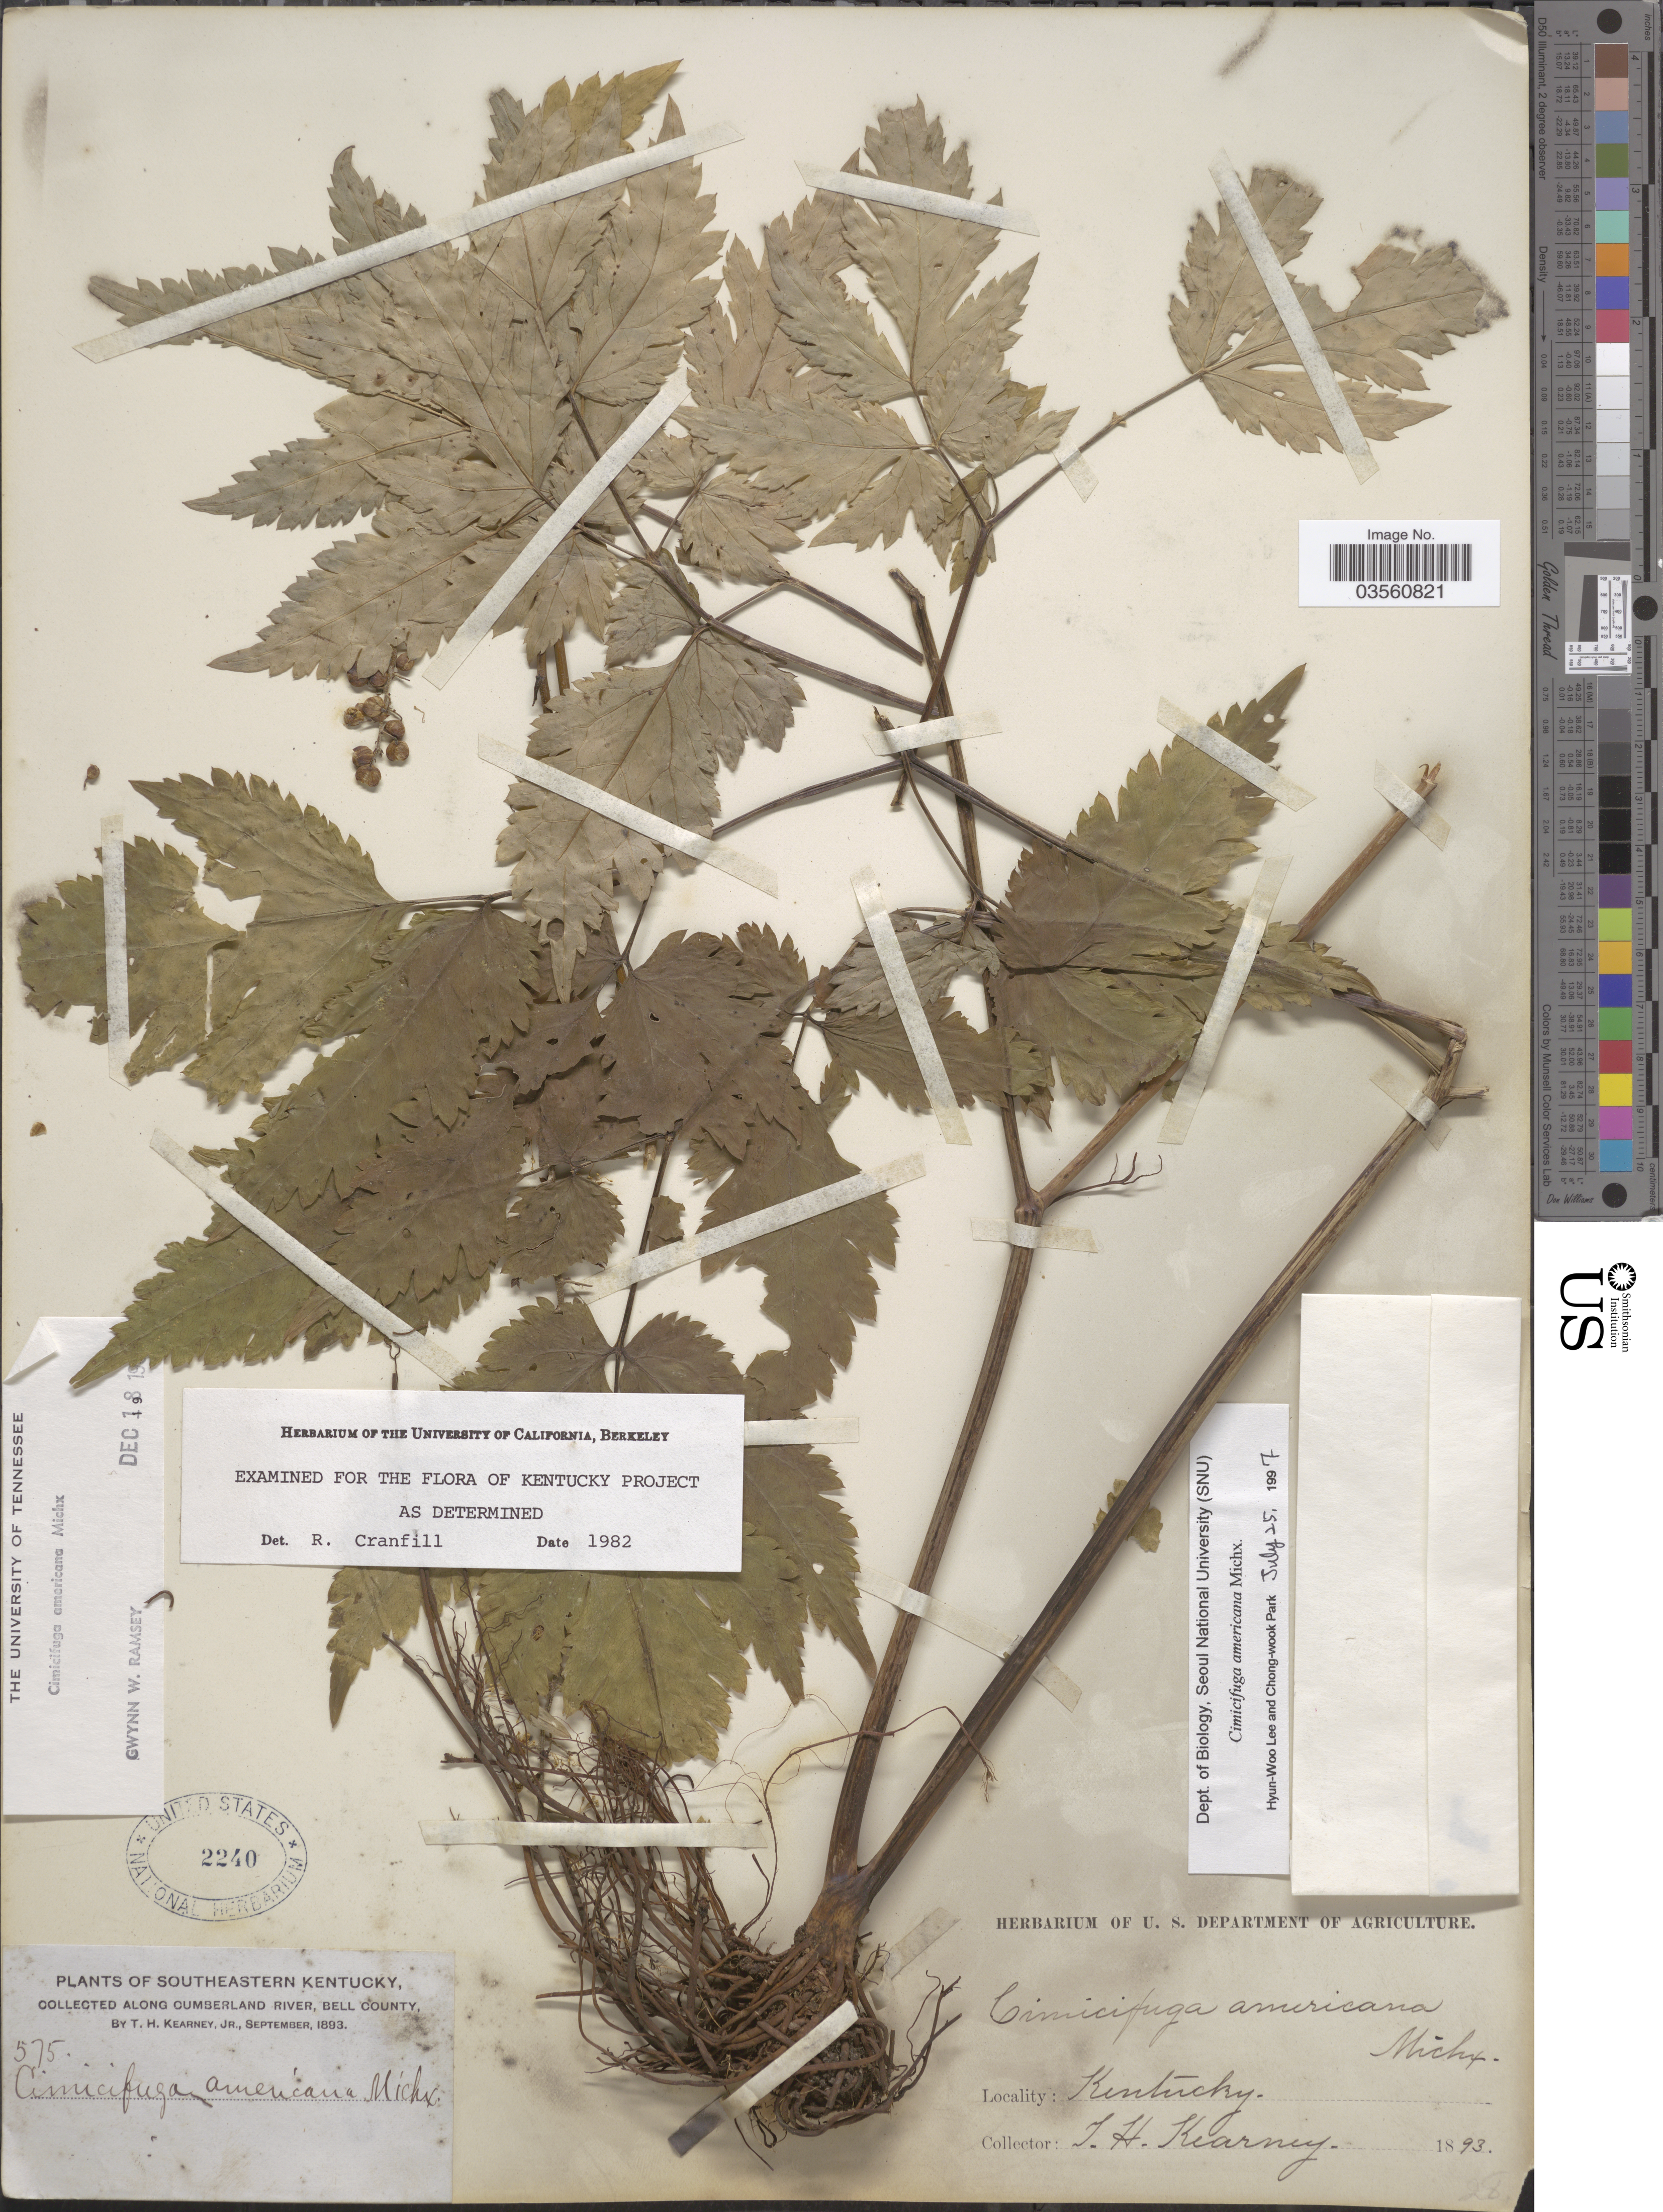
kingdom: Plantae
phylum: Tracheophyta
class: Magnoliopsida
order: Ranunculales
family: Ranunculaceae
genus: Actaea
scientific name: Actaea podocarpa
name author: DC.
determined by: Strong, M. T., (US), Smithsonian Institution - National Museum of Natural History (UNITED STATES)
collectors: T. H. Kearney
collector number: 575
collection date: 1893-09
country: United States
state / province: Kentucky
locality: Southeastern Kentucky. Along Cumberland River, Bell County.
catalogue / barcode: US 2240